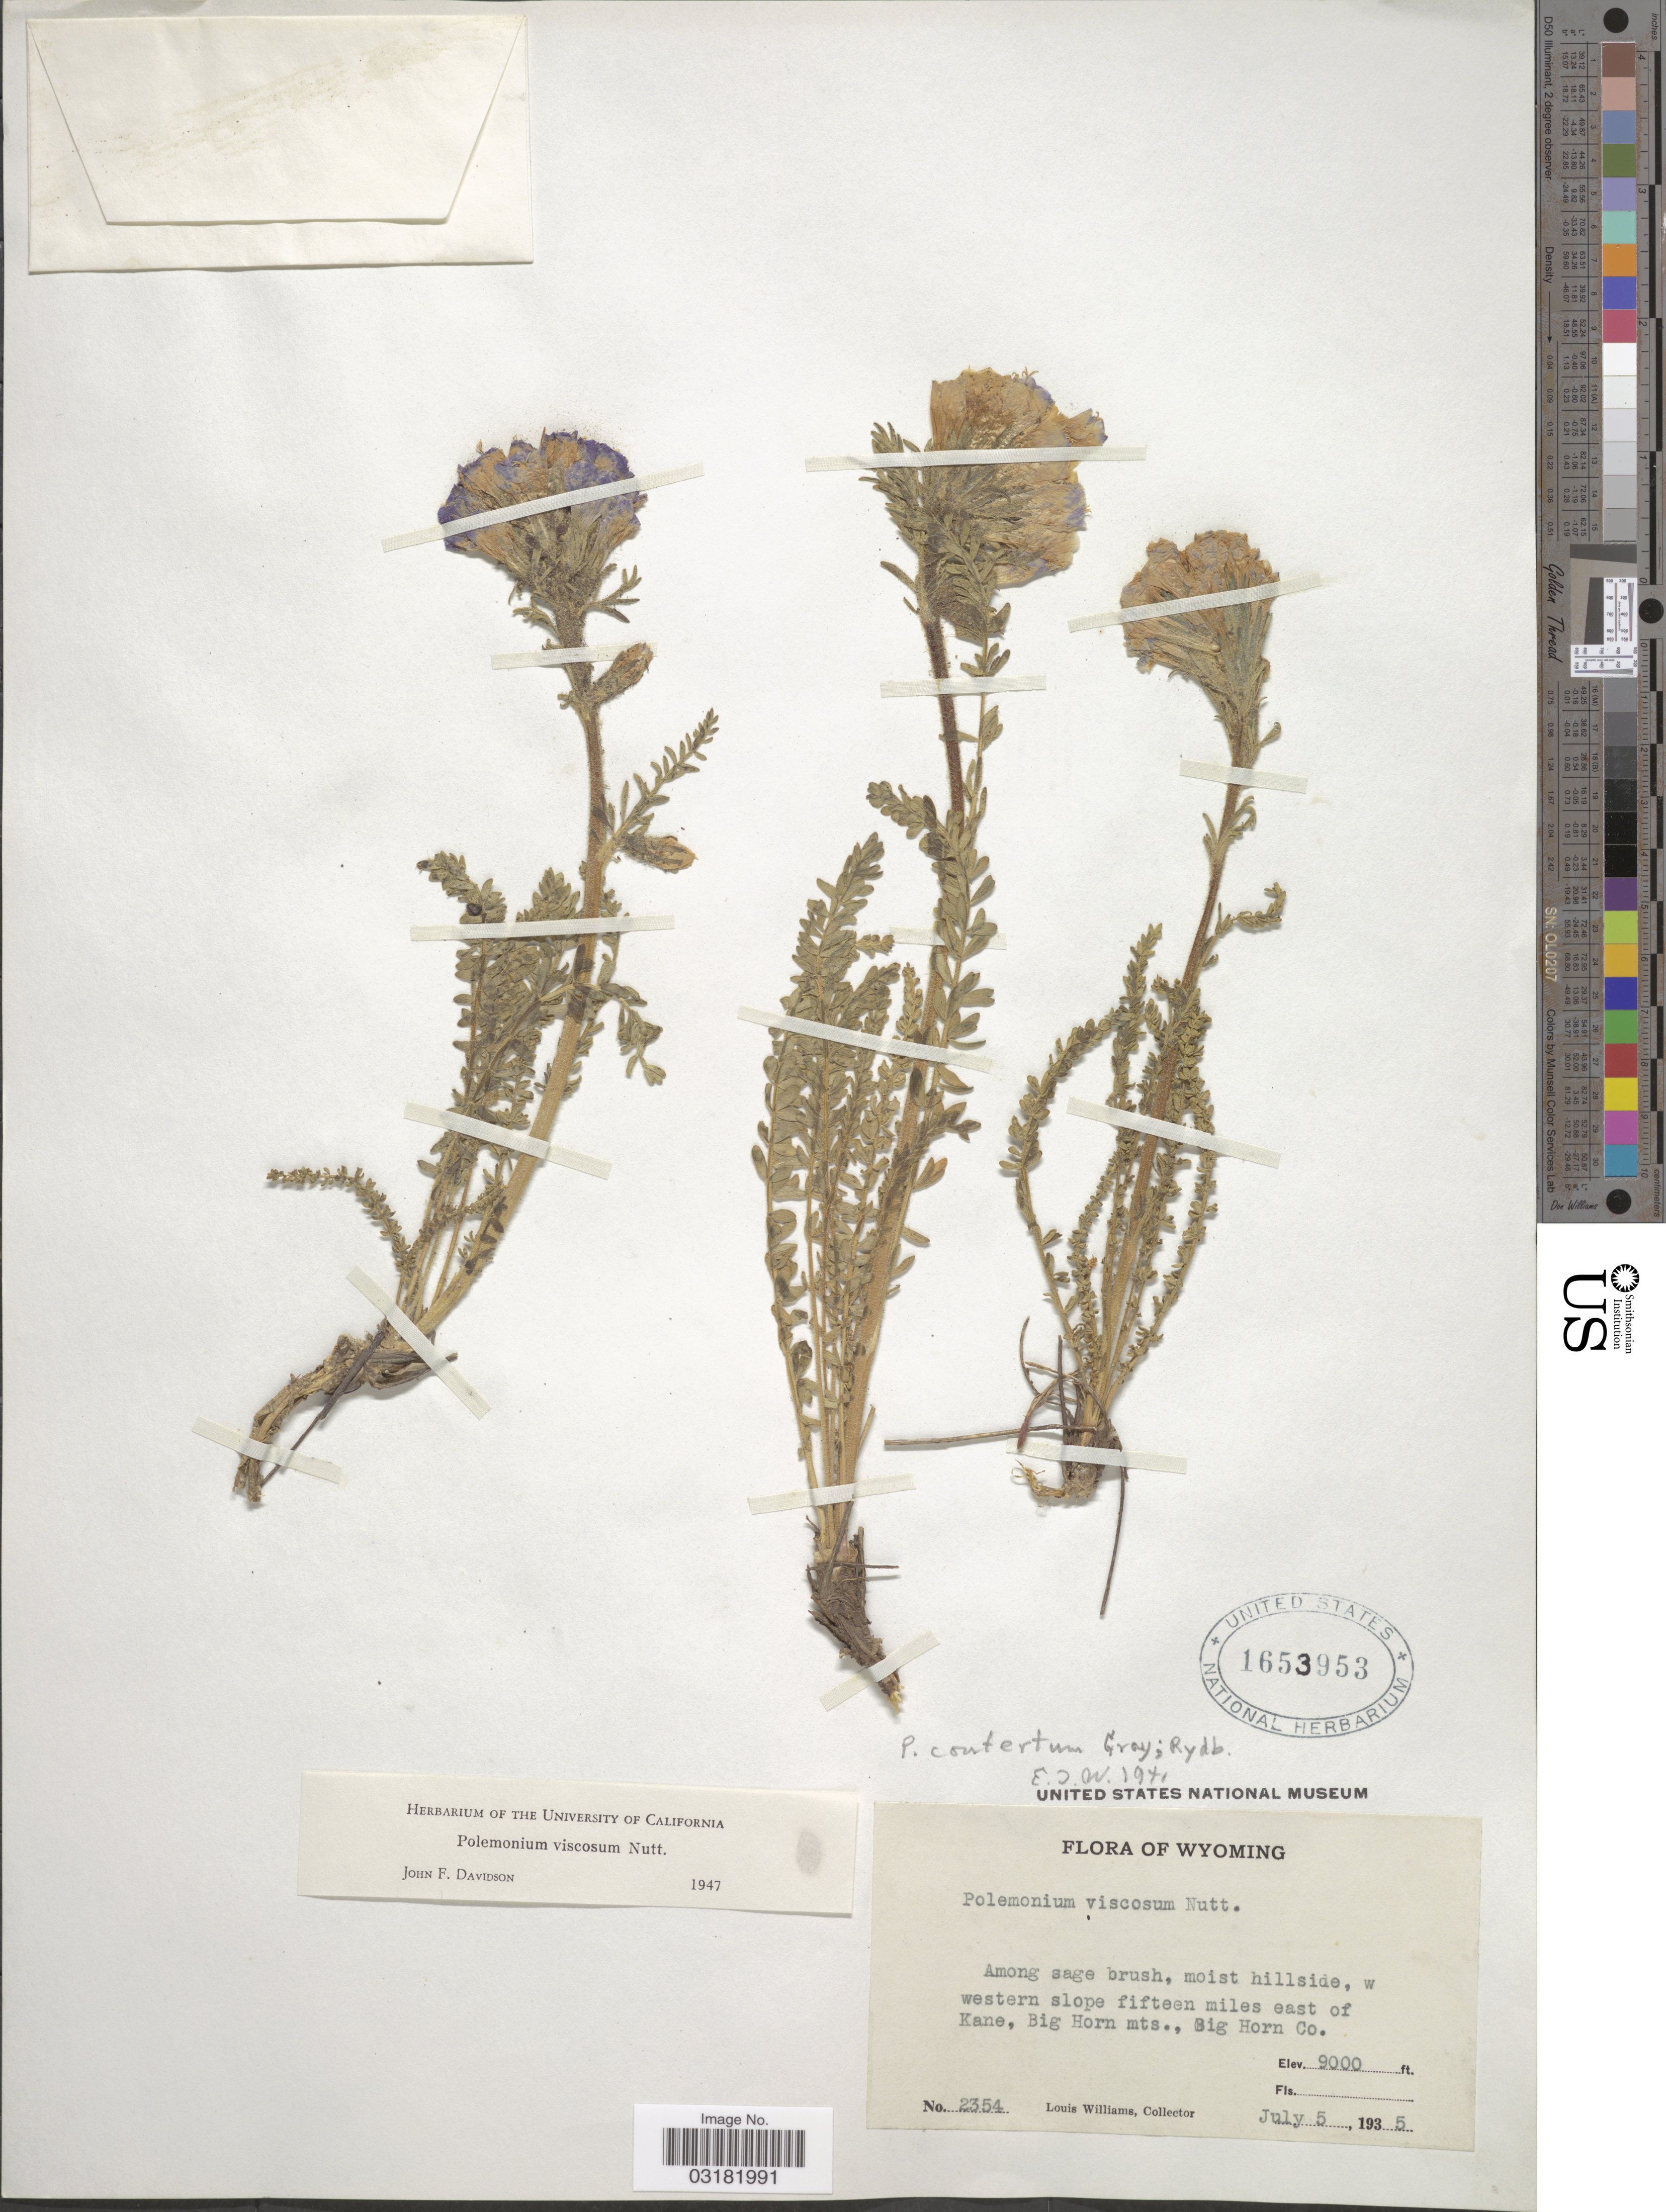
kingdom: Plantae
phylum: Tracheophyta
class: Magnoliopsida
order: Ericales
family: Polemoniaceae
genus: Polemonium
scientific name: Polemonium viscosum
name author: Nutt.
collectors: L. O. Williams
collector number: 2354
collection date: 1935-07-05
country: United States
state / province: Wyoming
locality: Among sage brush, moist hillside, w western slope fifteen miles east of Kane, Big Horn mts., Big Horn Co.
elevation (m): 2743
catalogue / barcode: US 1653953